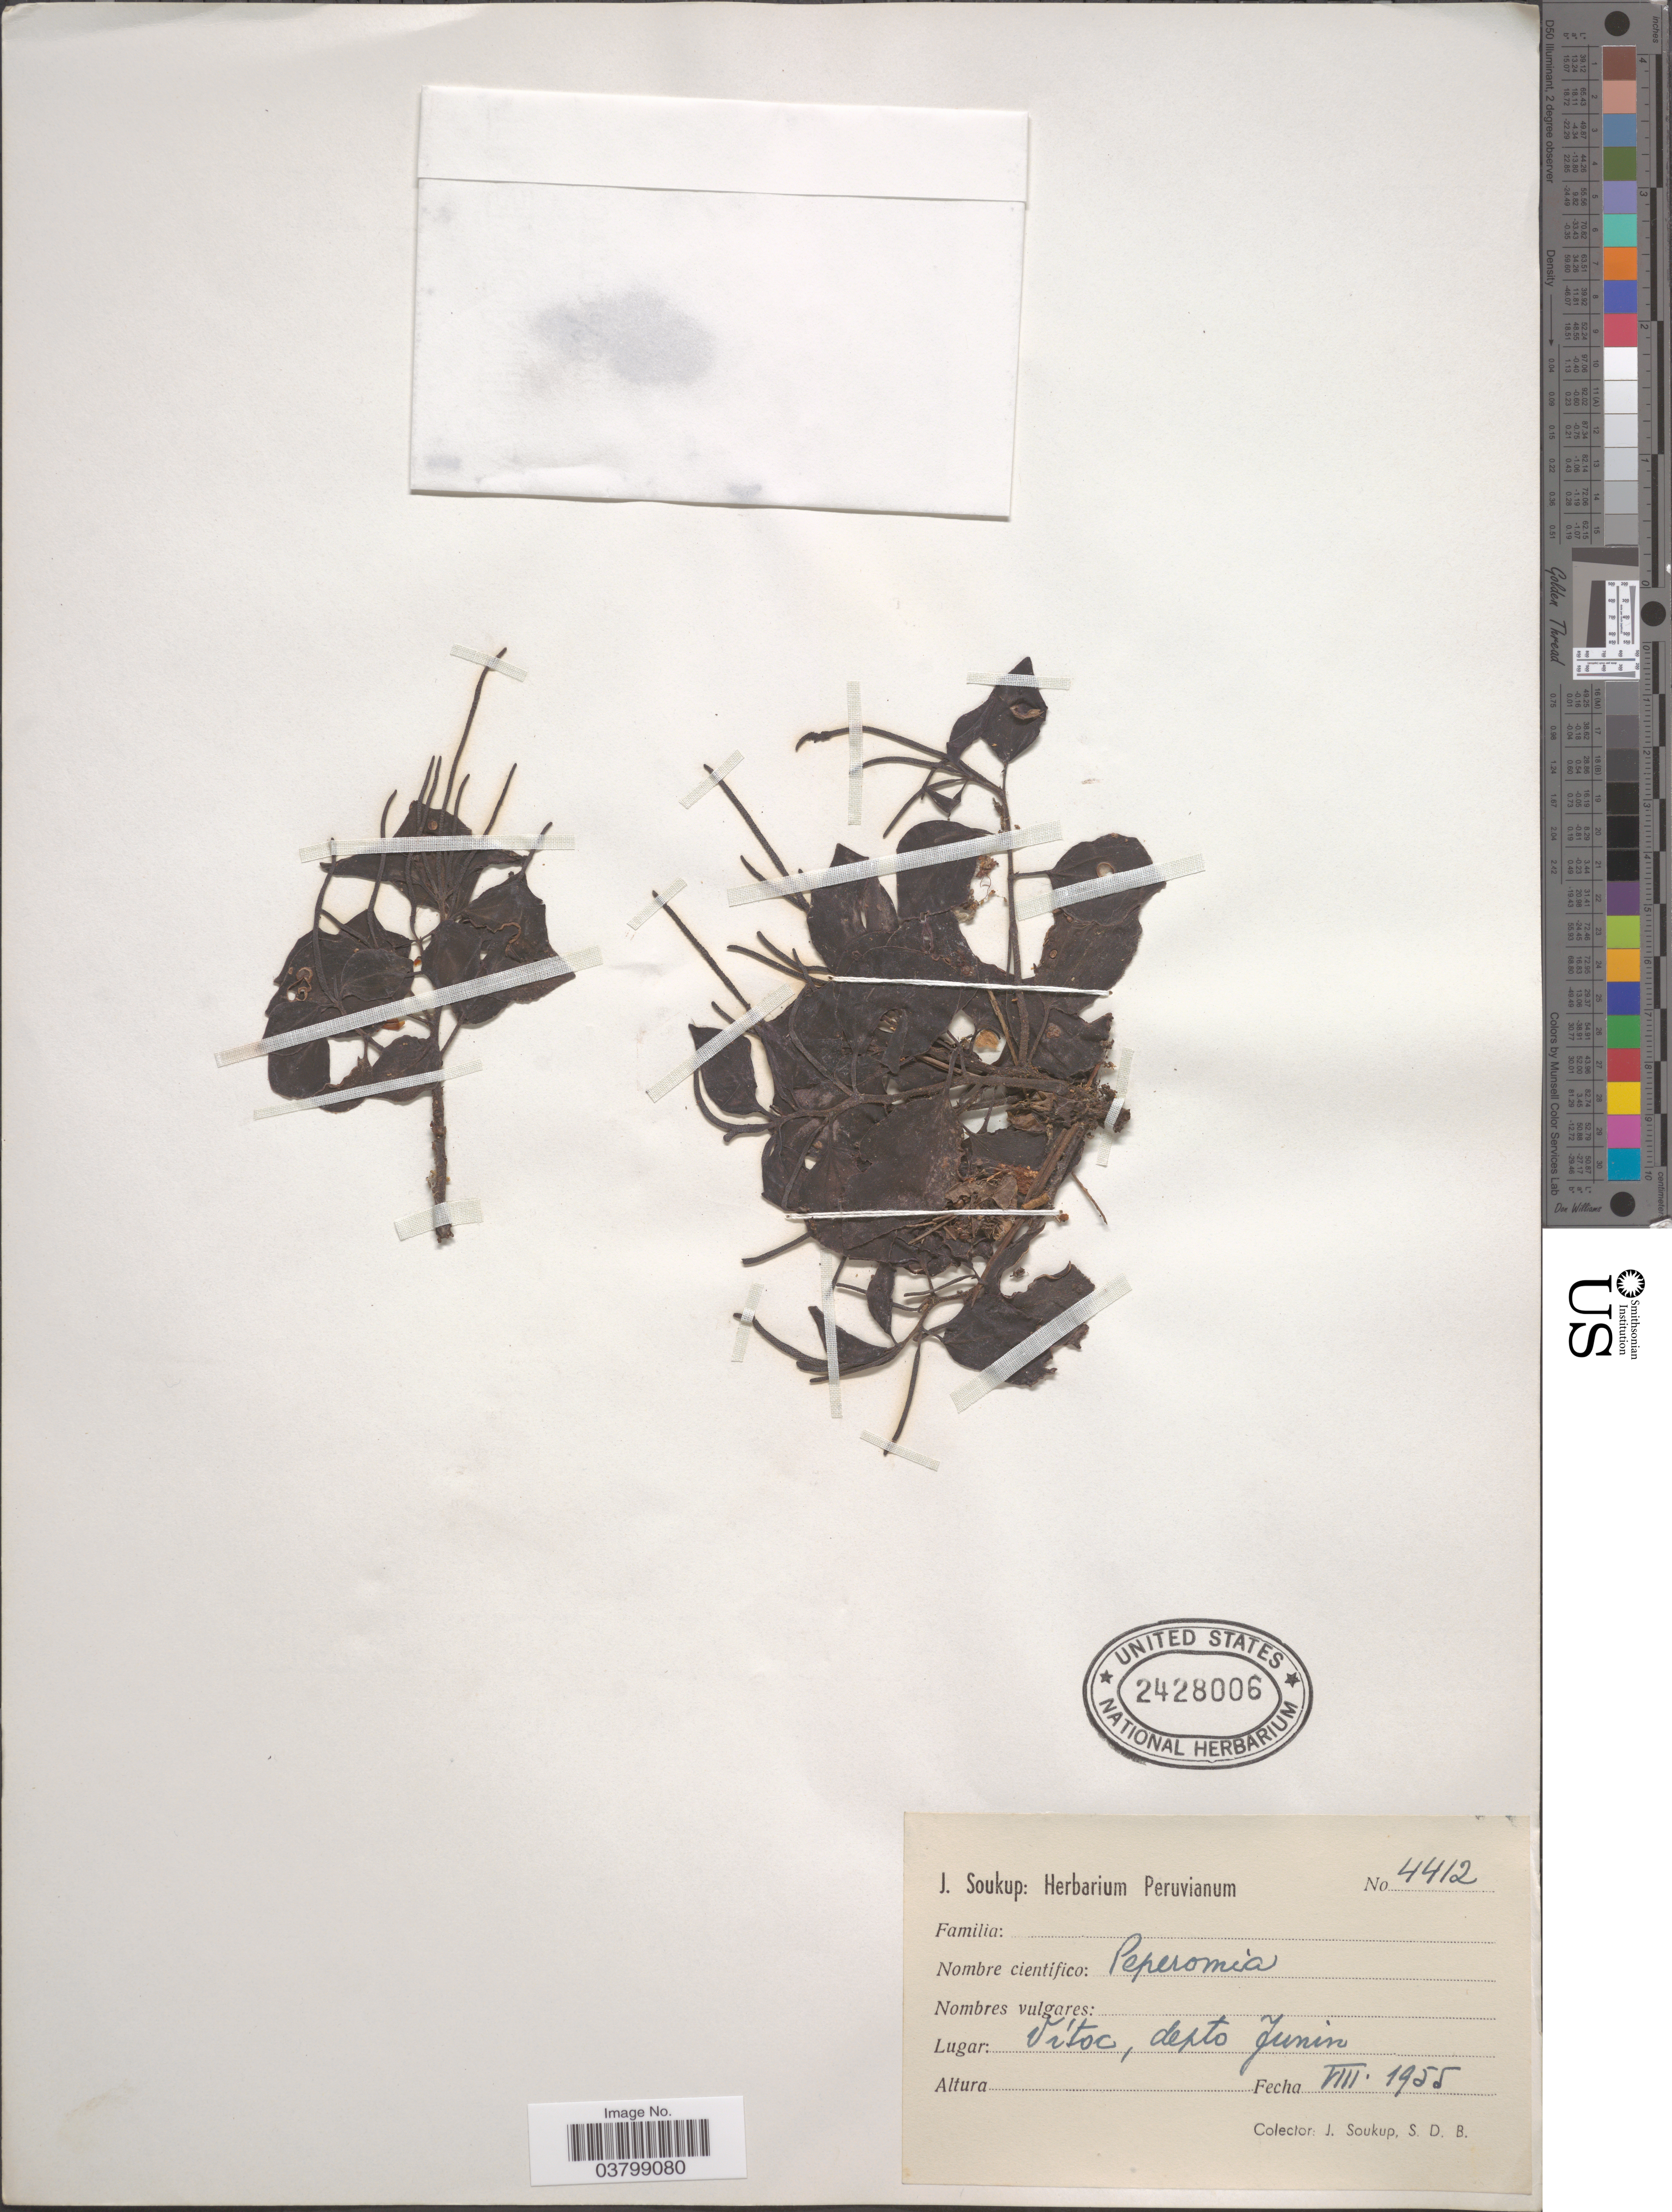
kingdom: Plantae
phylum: Tracheophyta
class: Magnoliopsida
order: Piperales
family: Piperaceae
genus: Peperomia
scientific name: Peperomia sp.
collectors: J. Soukup & S. D. B.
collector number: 4412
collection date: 1955-08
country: Peru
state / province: Junín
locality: Vitoc, depto. Junin.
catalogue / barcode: US 2428006